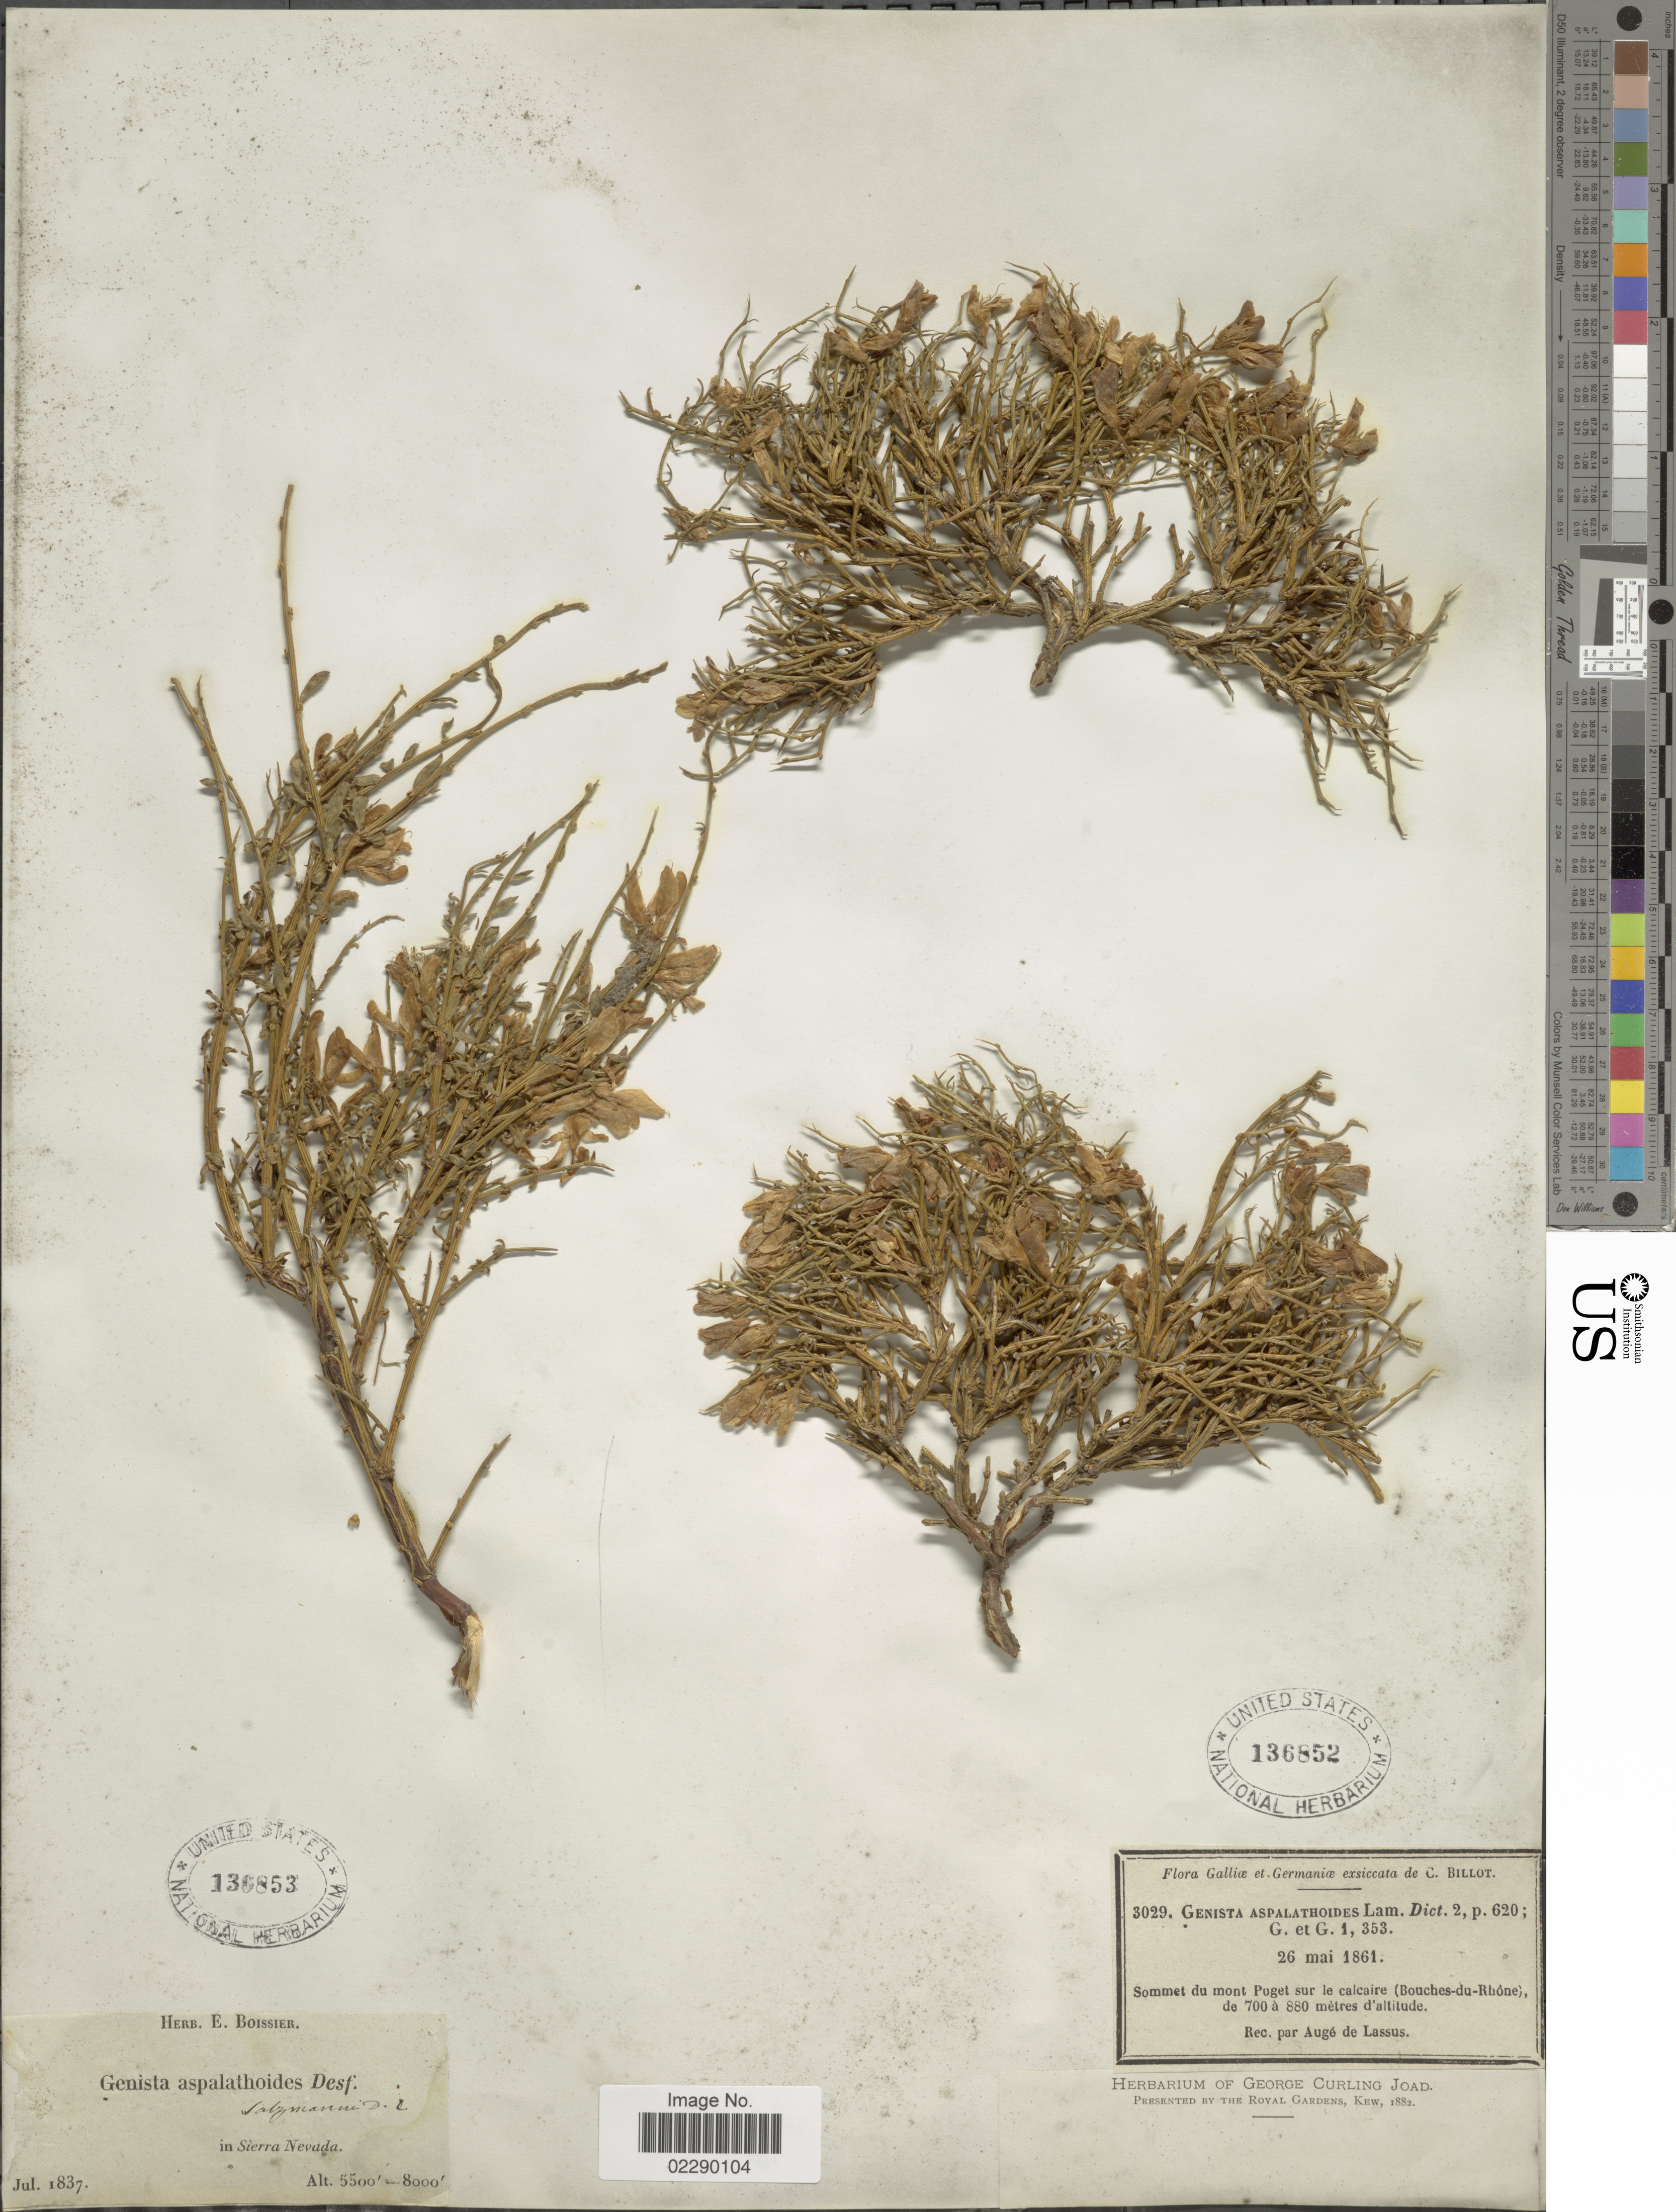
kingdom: Plantae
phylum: Tracheophyta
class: Magnoliopsida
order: Fabales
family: Fabaceae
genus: Genista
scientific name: Genista aspalathoides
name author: Lam.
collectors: C. Billot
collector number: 3029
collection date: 1861-05-26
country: France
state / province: Provence-Alpes-Côte d'Azur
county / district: Bouches-du-Rhône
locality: Sommet du mont Puget sur le calcaire (Bouches-du-Rhóne)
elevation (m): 700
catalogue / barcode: US 136852